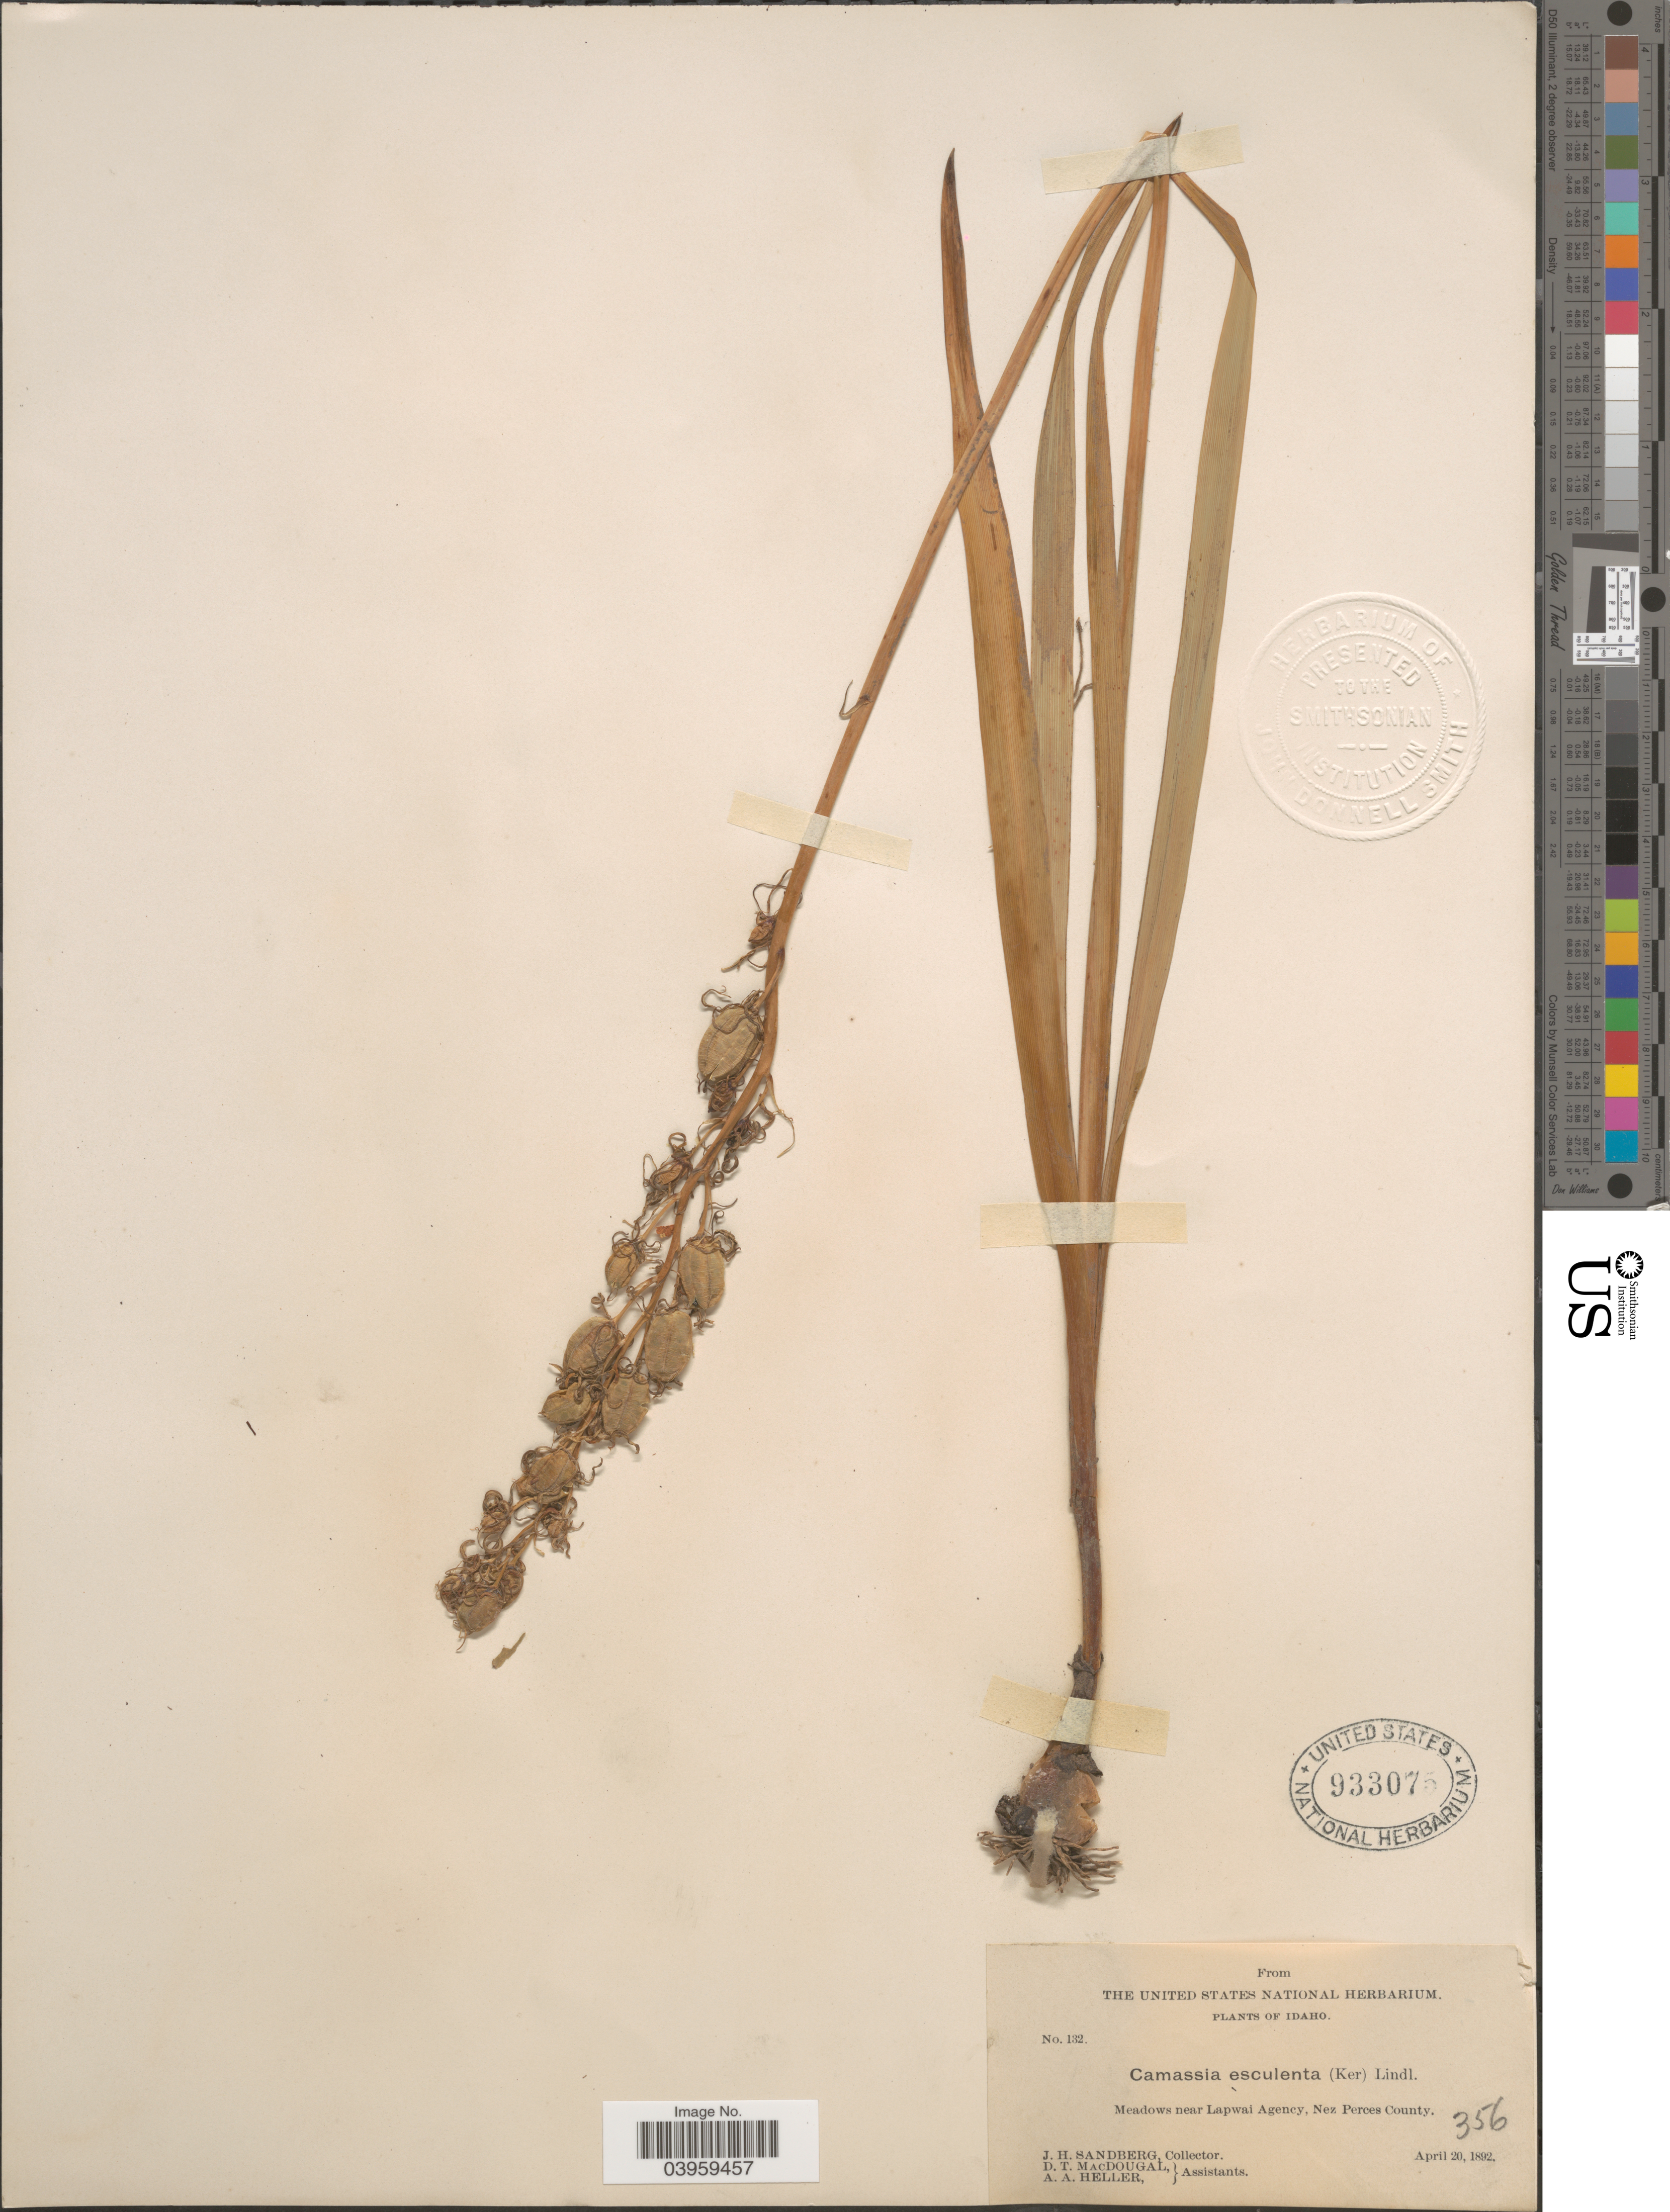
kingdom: Plantae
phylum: Tracheophyta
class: Liliopsida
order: Asparagales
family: Asparagaceae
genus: Camassia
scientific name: Camassia quamash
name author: (Pursh) Greene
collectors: J. H. Sandberg, D. T. MacDougal & A. A. Heller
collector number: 132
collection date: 1892-04-20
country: United States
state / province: Idaho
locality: Meadows near Lapwai Agency, Nez Perces County.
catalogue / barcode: US 933075